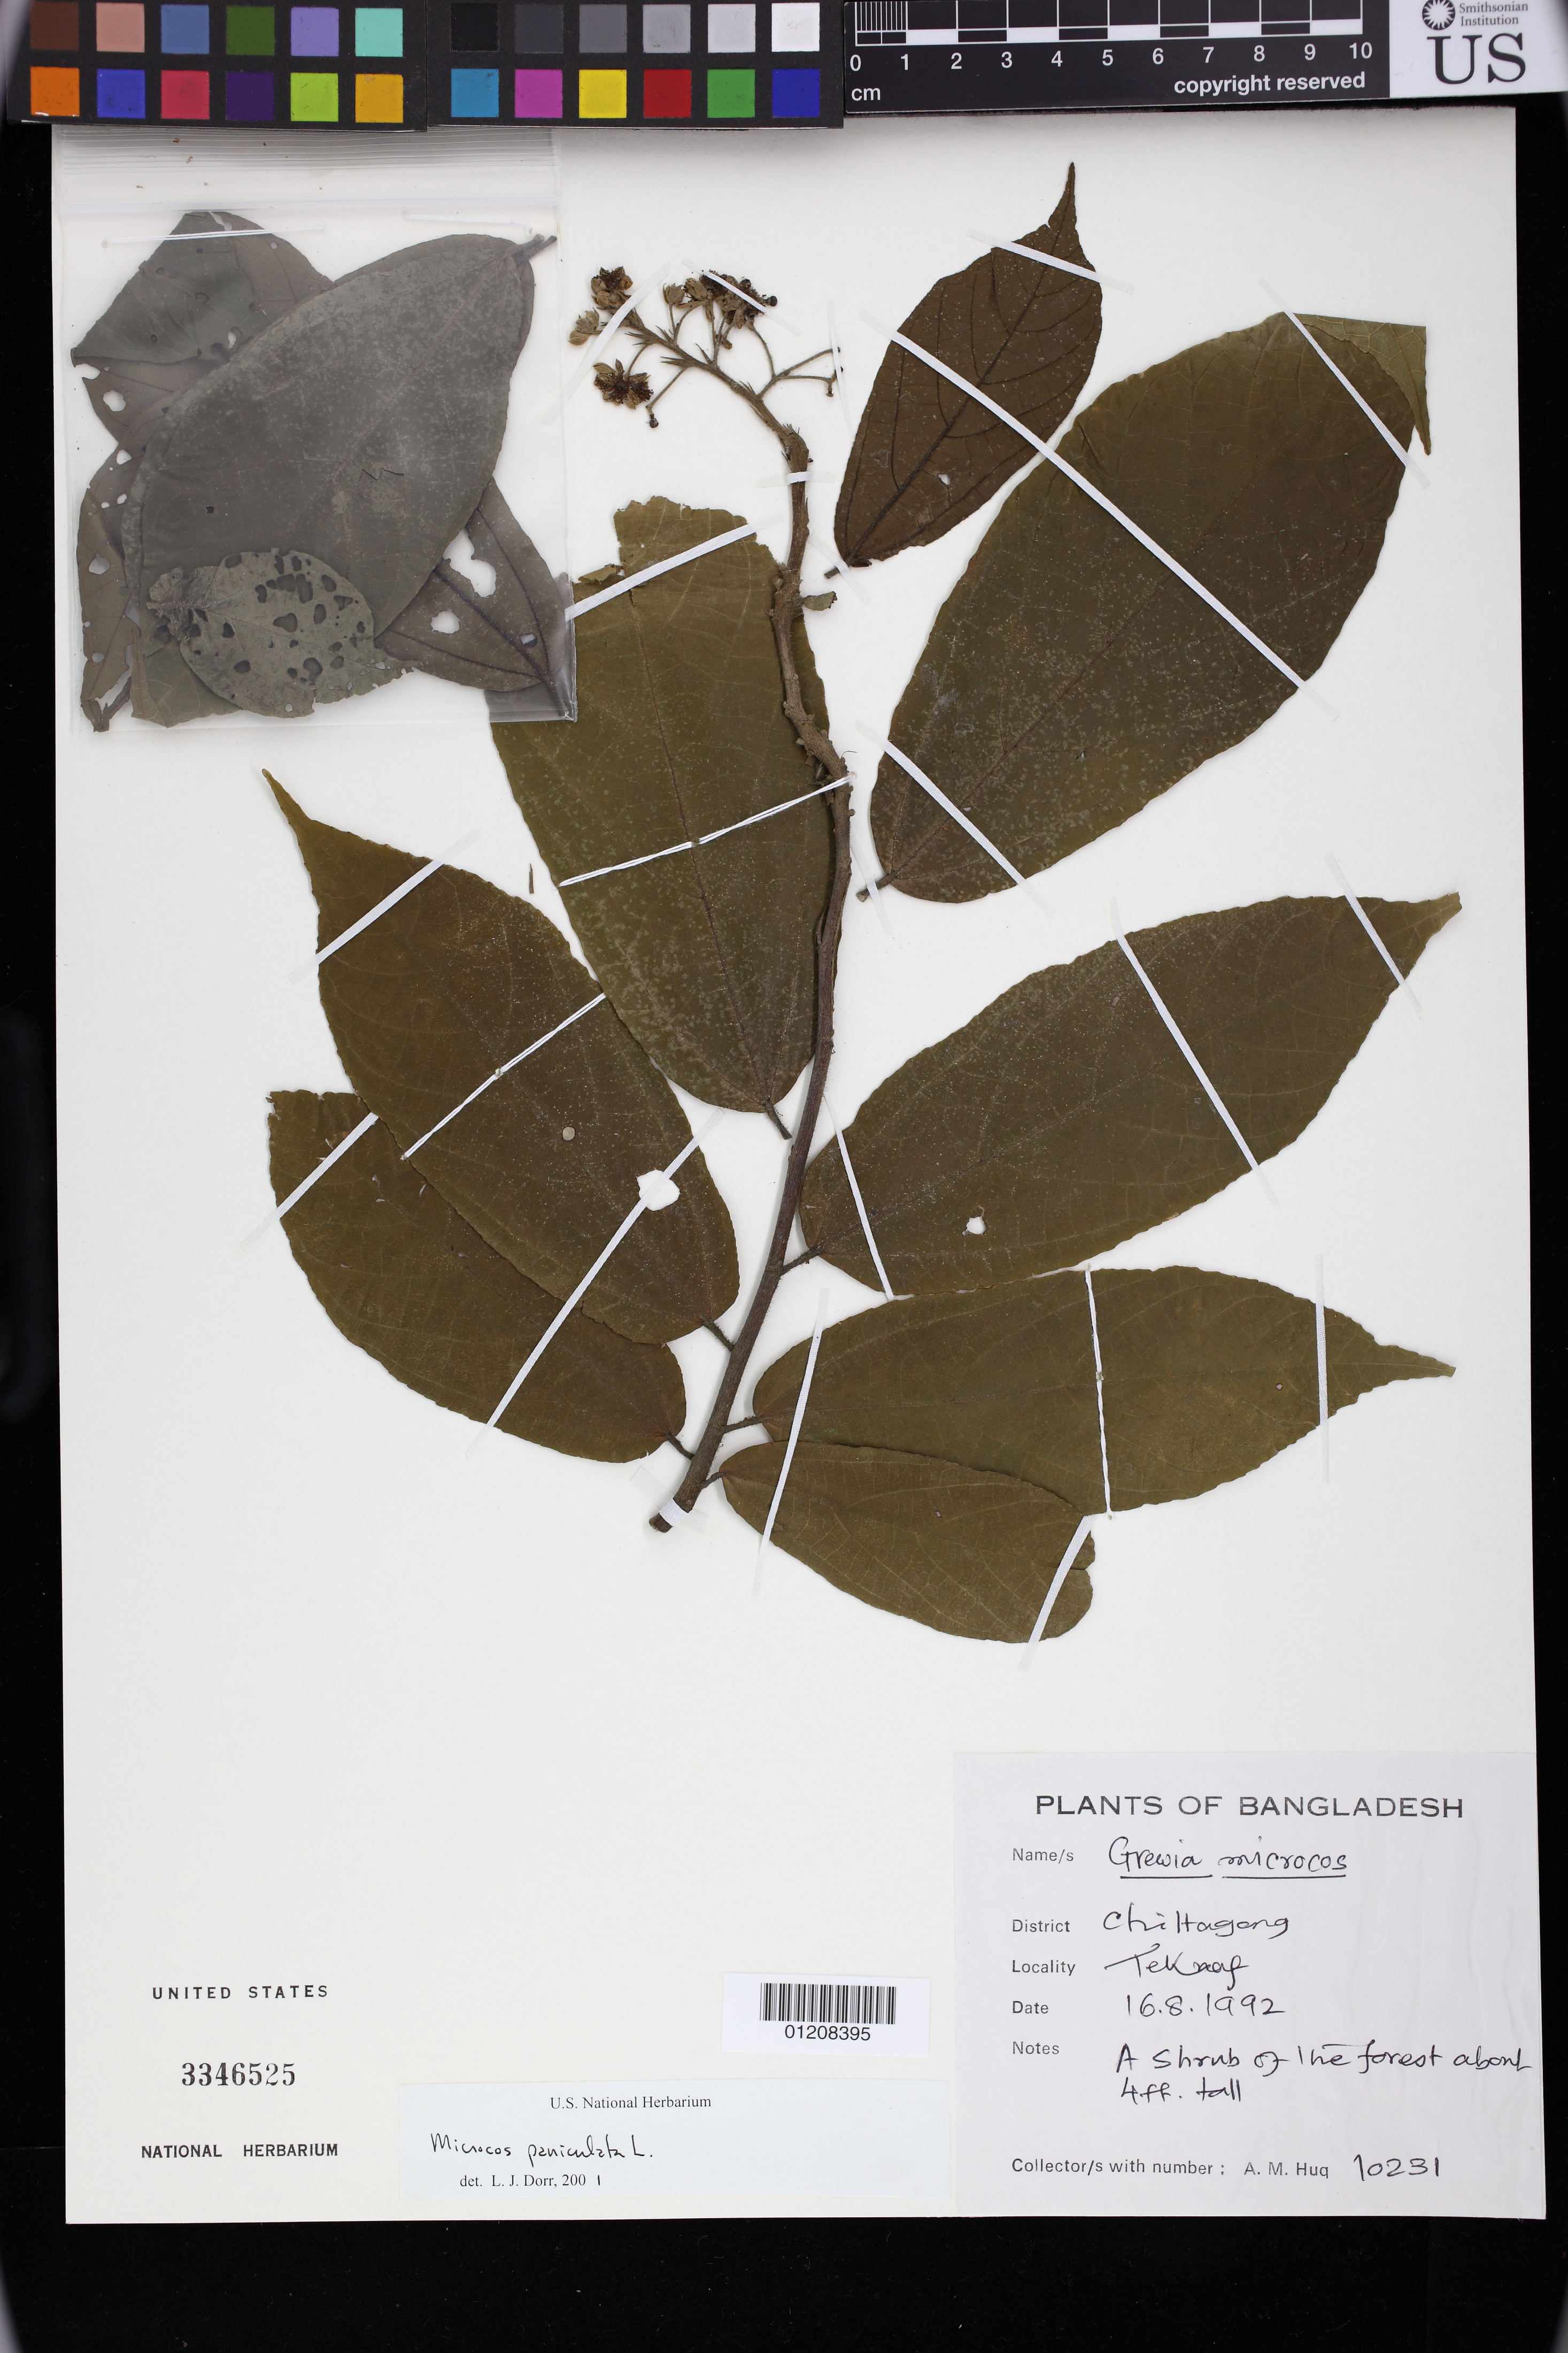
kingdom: Plantae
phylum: Tracheophyta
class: Magnoliopsida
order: Malvales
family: Malvaceae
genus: Microcos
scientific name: Microcos paniculata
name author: L.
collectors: A. M. Huq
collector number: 10231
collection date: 1992-08-16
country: Bangladesh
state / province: Chittagong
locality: Teknaf. Forest.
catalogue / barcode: US 3346525